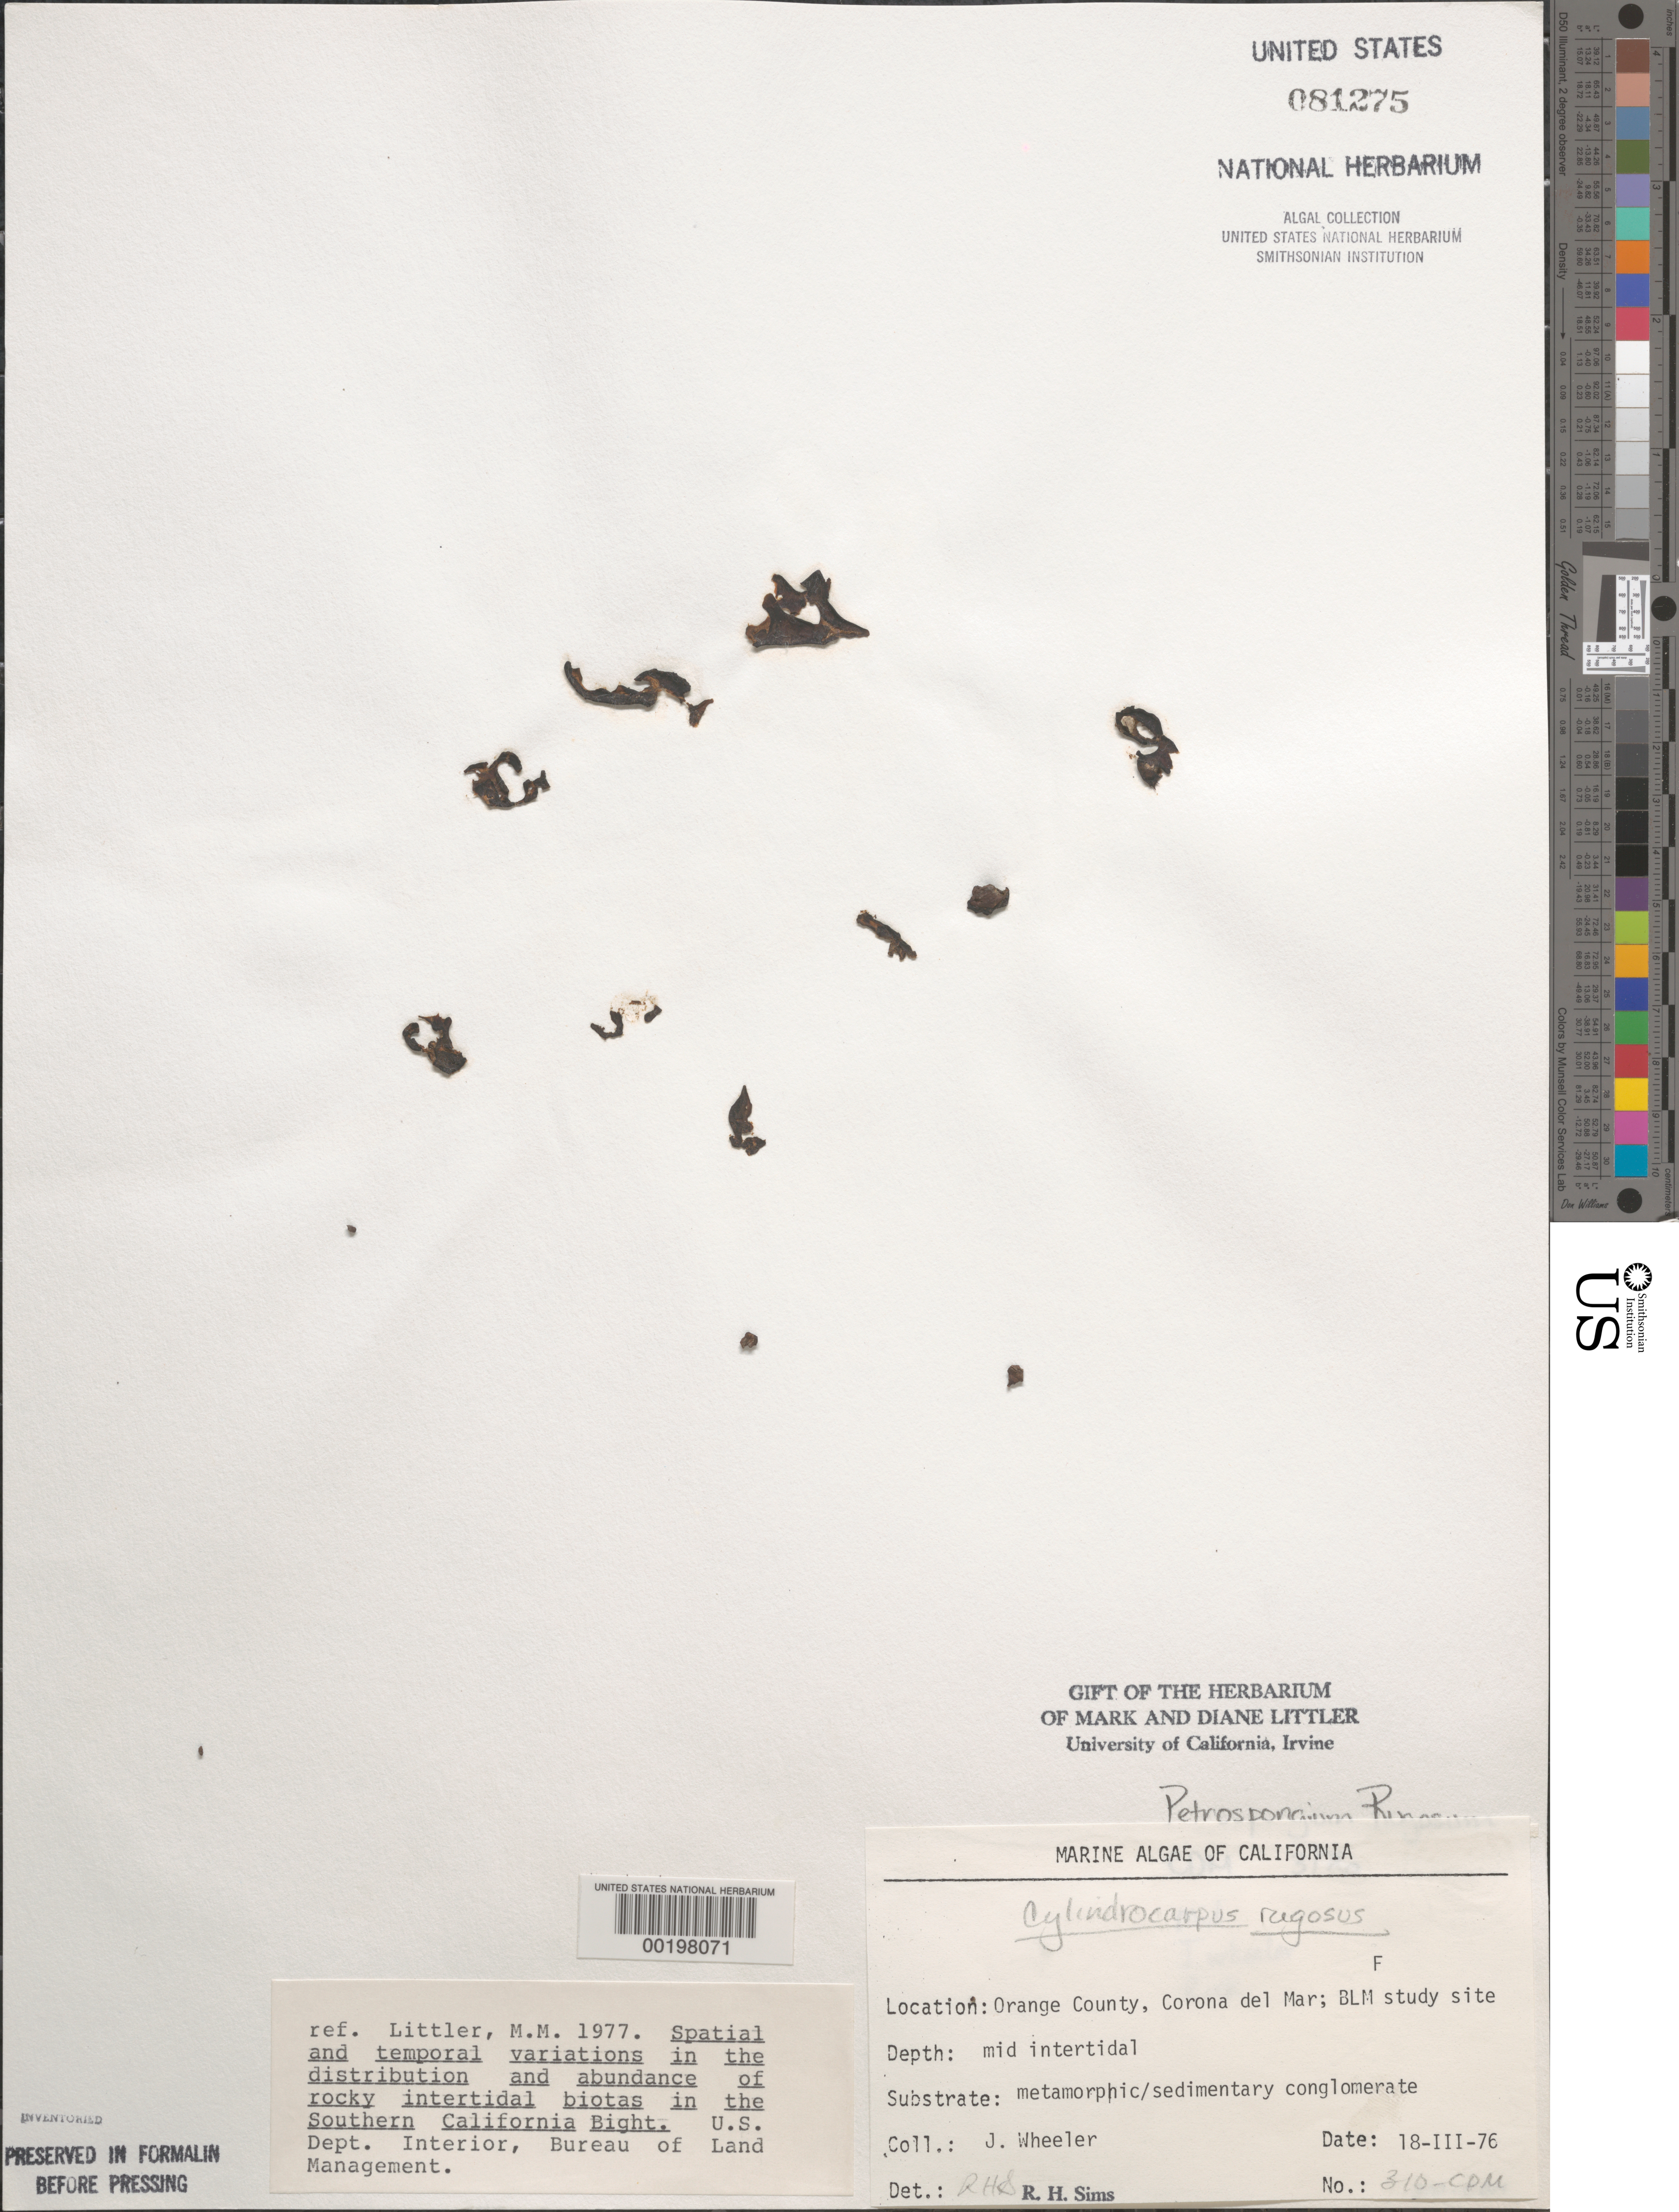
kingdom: Chromista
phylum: Ochrophyta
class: Phaeophyceae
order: Ectocarpales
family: Petrospongiaceae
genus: Petrospongium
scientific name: Petrospongium rugosum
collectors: J. L. Wheeler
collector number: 310-CDM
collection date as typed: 18 Mar 1976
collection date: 1976-03-18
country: United States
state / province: California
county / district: Orange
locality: Corona del Mar, mouth of Morning Canyon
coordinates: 33 35'14"N, 117 51'54"W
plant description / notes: BLM-SOCALBIGHT Rocky Intertidal Survey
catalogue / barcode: US 81275